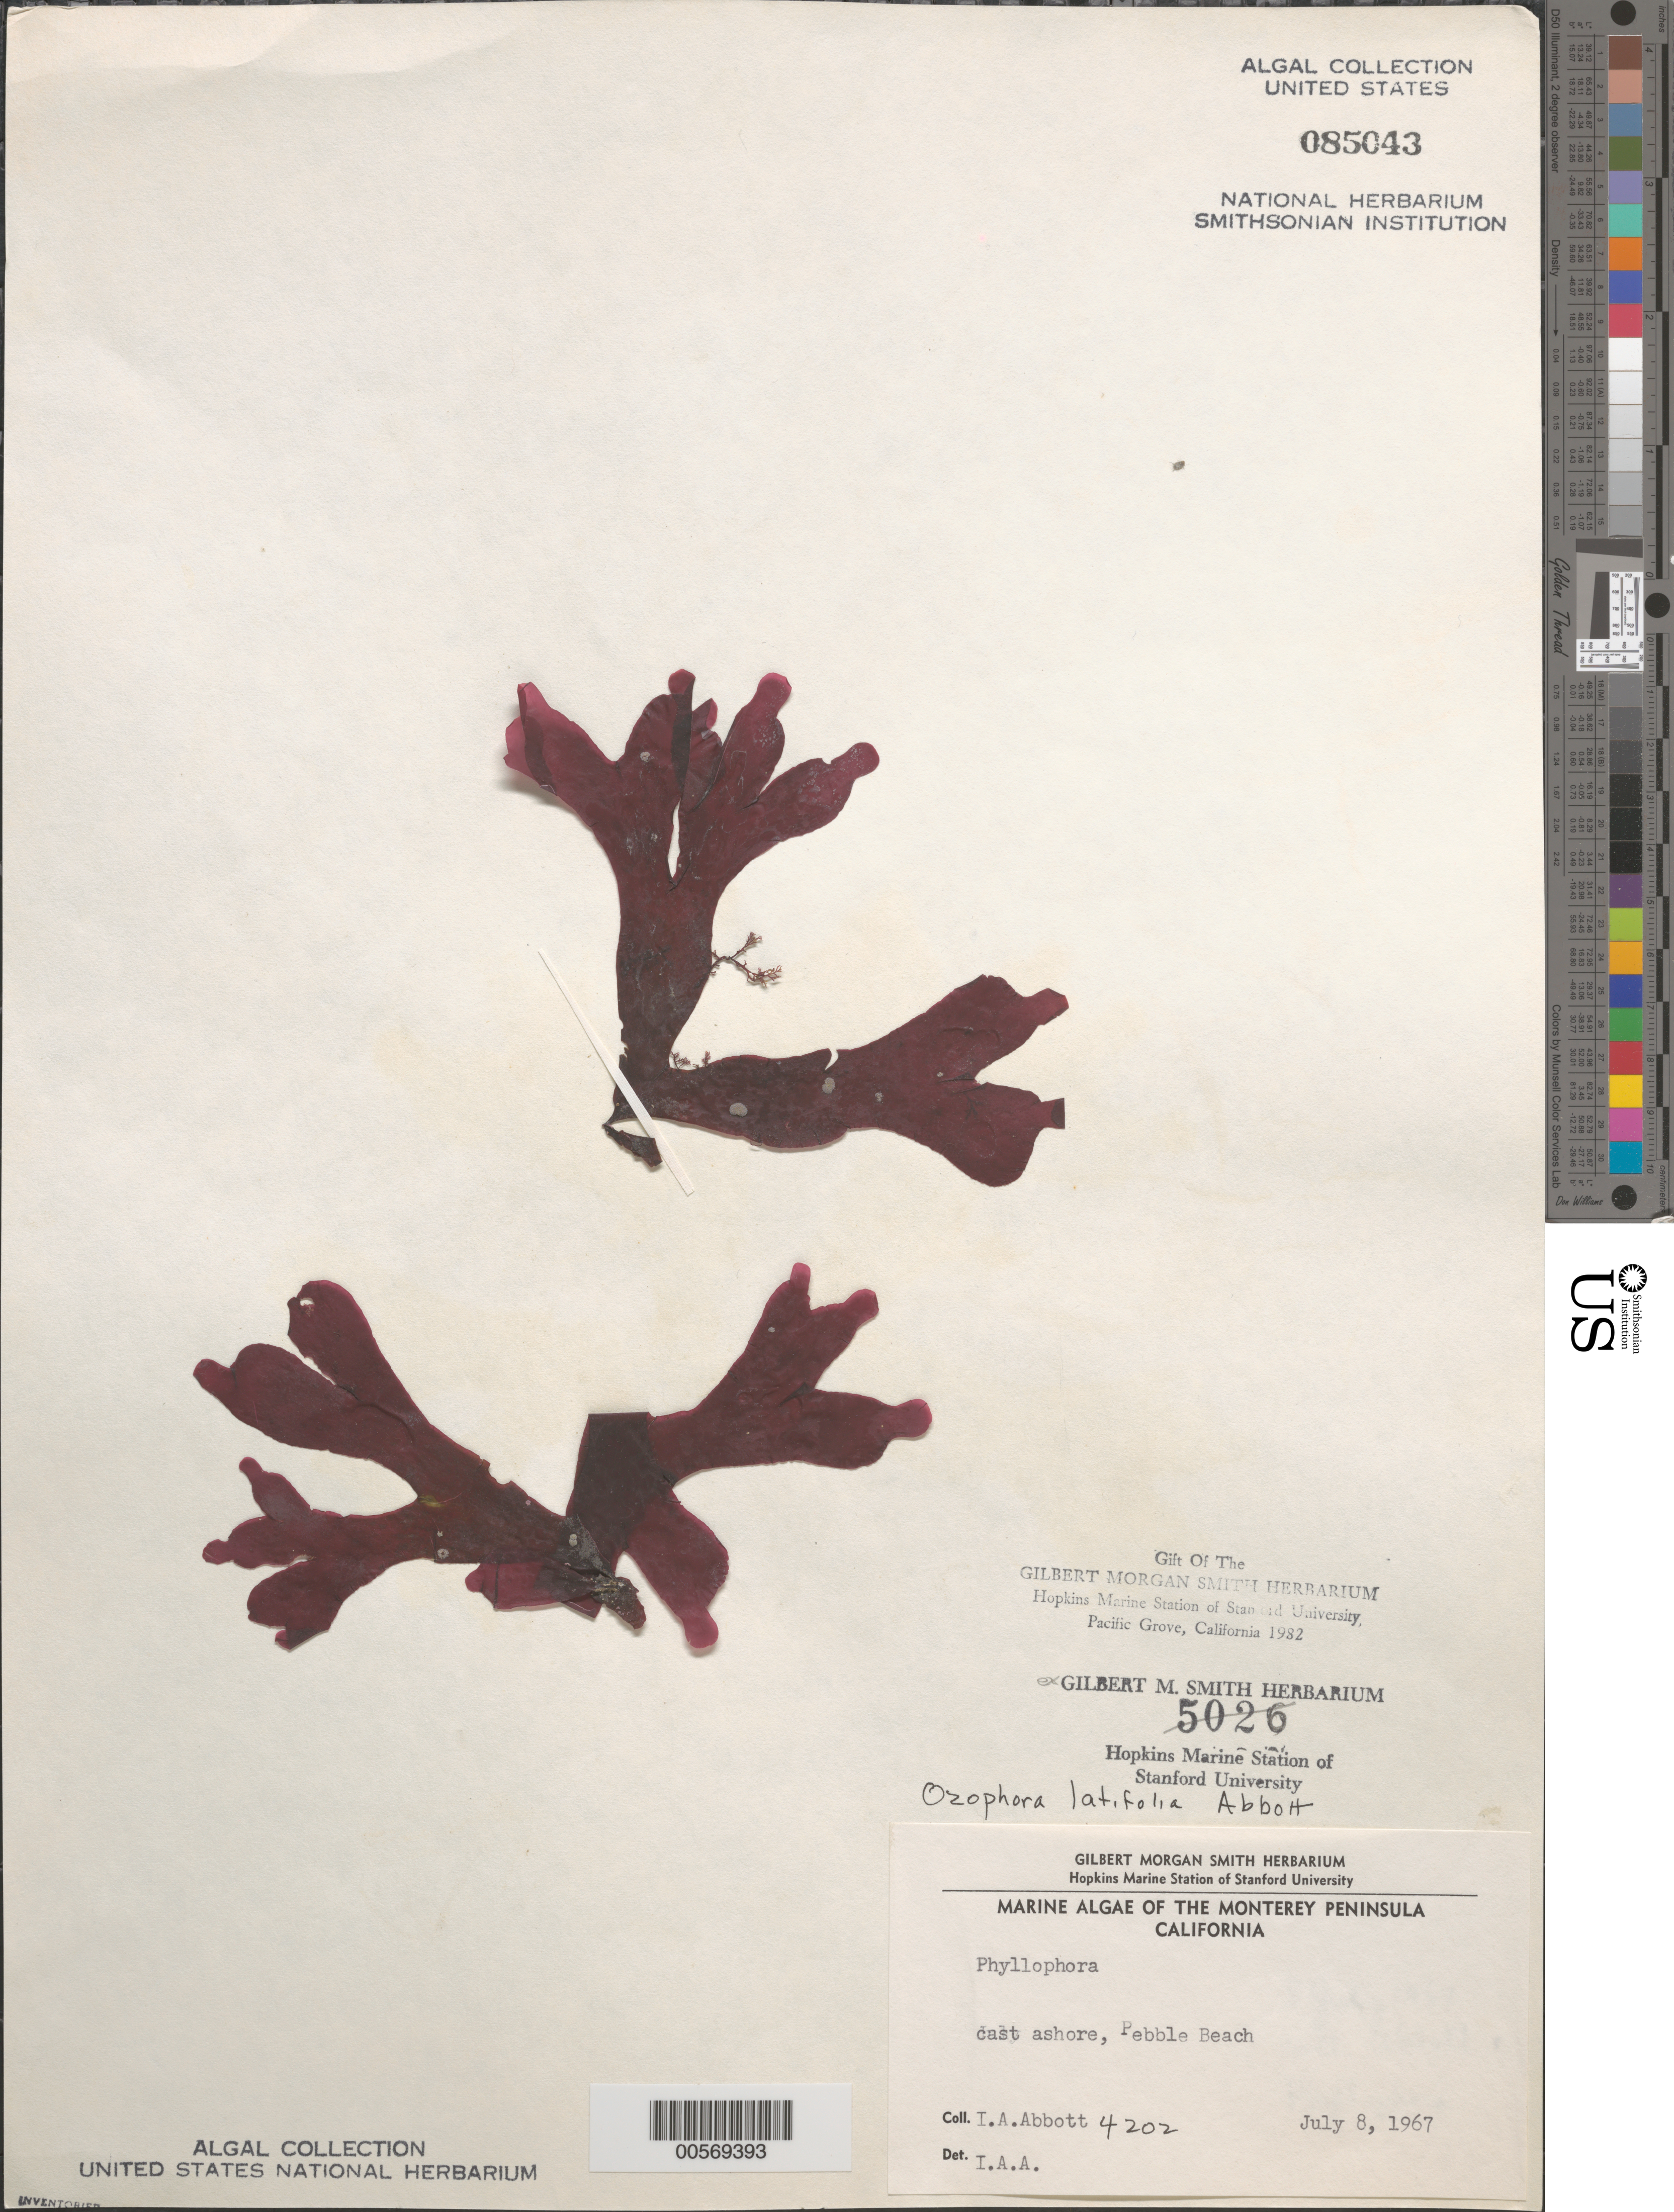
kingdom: Plantae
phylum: Rhodophyta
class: Florideophyceae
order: Gigartinales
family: Phyllophoraceae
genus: Ozophora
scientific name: Ozophora latifolia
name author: I.A. Abbott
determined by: Abbott, Isabella A.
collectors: I. A. Abbott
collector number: IAA 4202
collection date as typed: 08 Jul 1967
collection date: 1967-07-08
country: United States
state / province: California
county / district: Monterey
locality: Pebble Beach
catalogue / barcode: US 85043